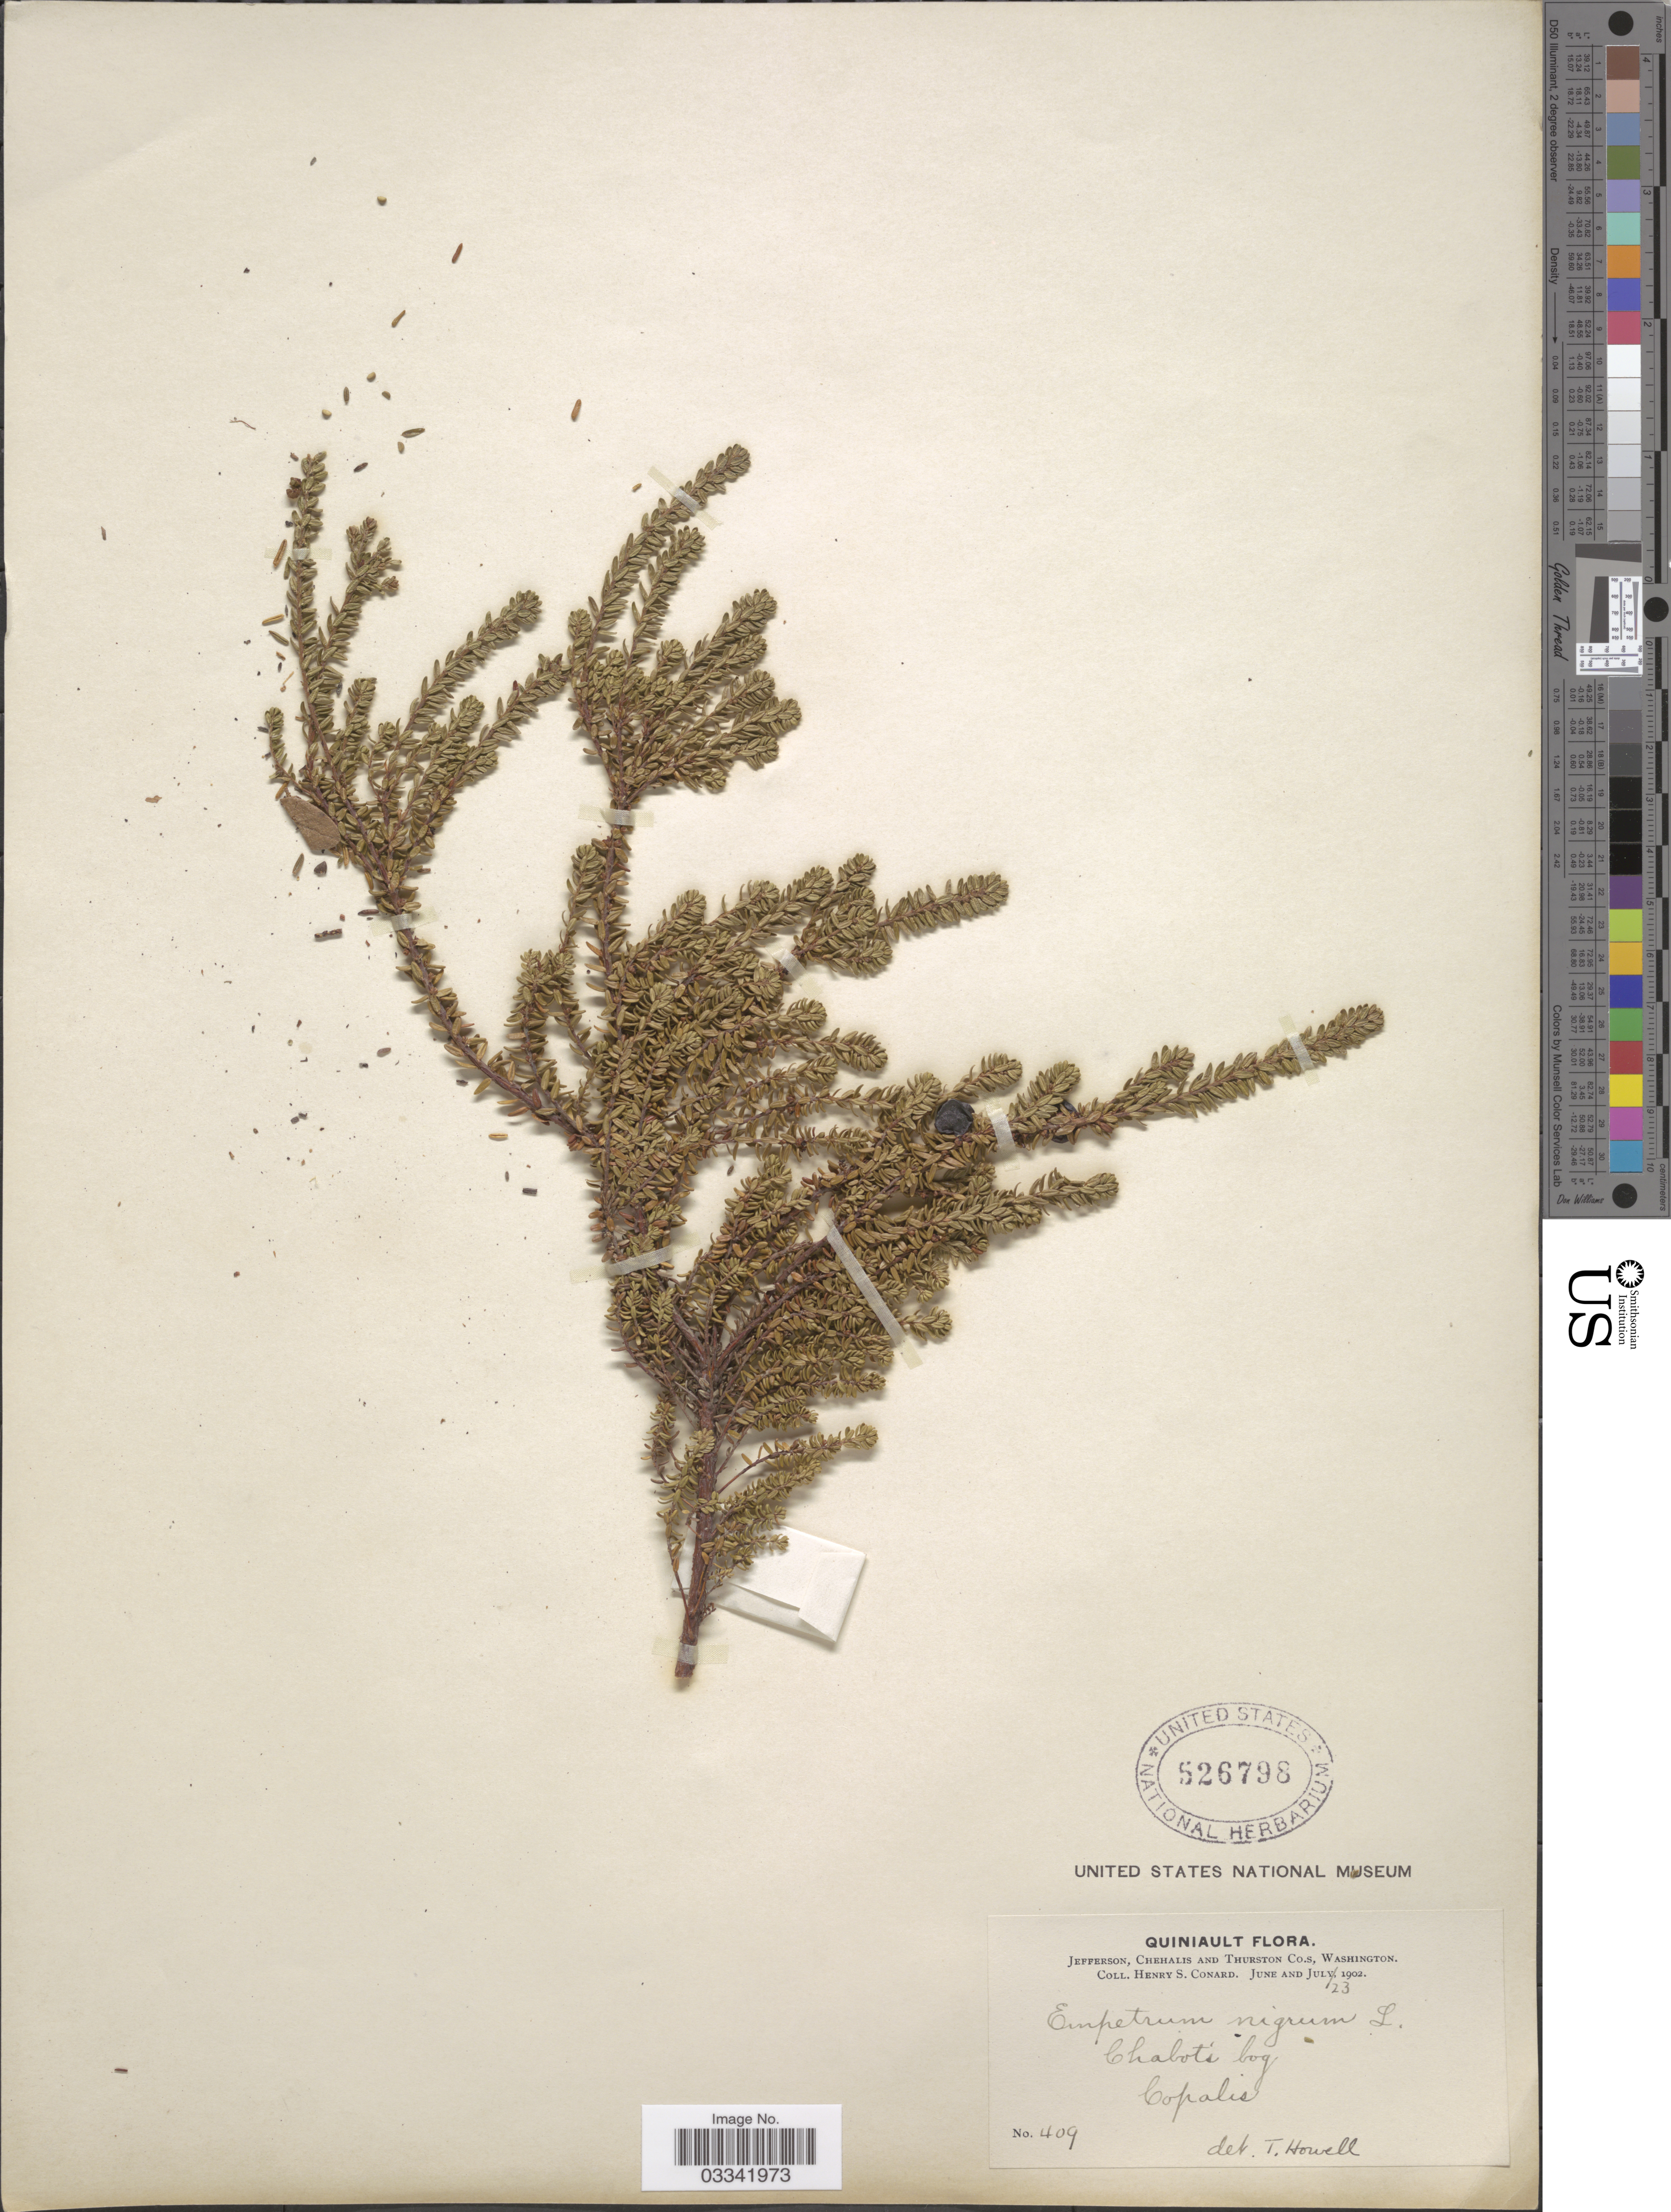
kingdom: Plantae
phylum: Tracheophyta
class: Magnoliopsida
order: Ericales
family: Ericaceae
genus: Empetrum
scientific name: Empetrum nigrum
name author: L.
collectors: H. S. Conard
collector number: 409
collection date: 1902-07-23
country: United States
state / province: Washington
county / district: Thurston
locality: Quiniault, Jefferson, Chehalis and Thurston Co.s, Chabot's bog, Copalis.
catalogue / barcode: US 526798